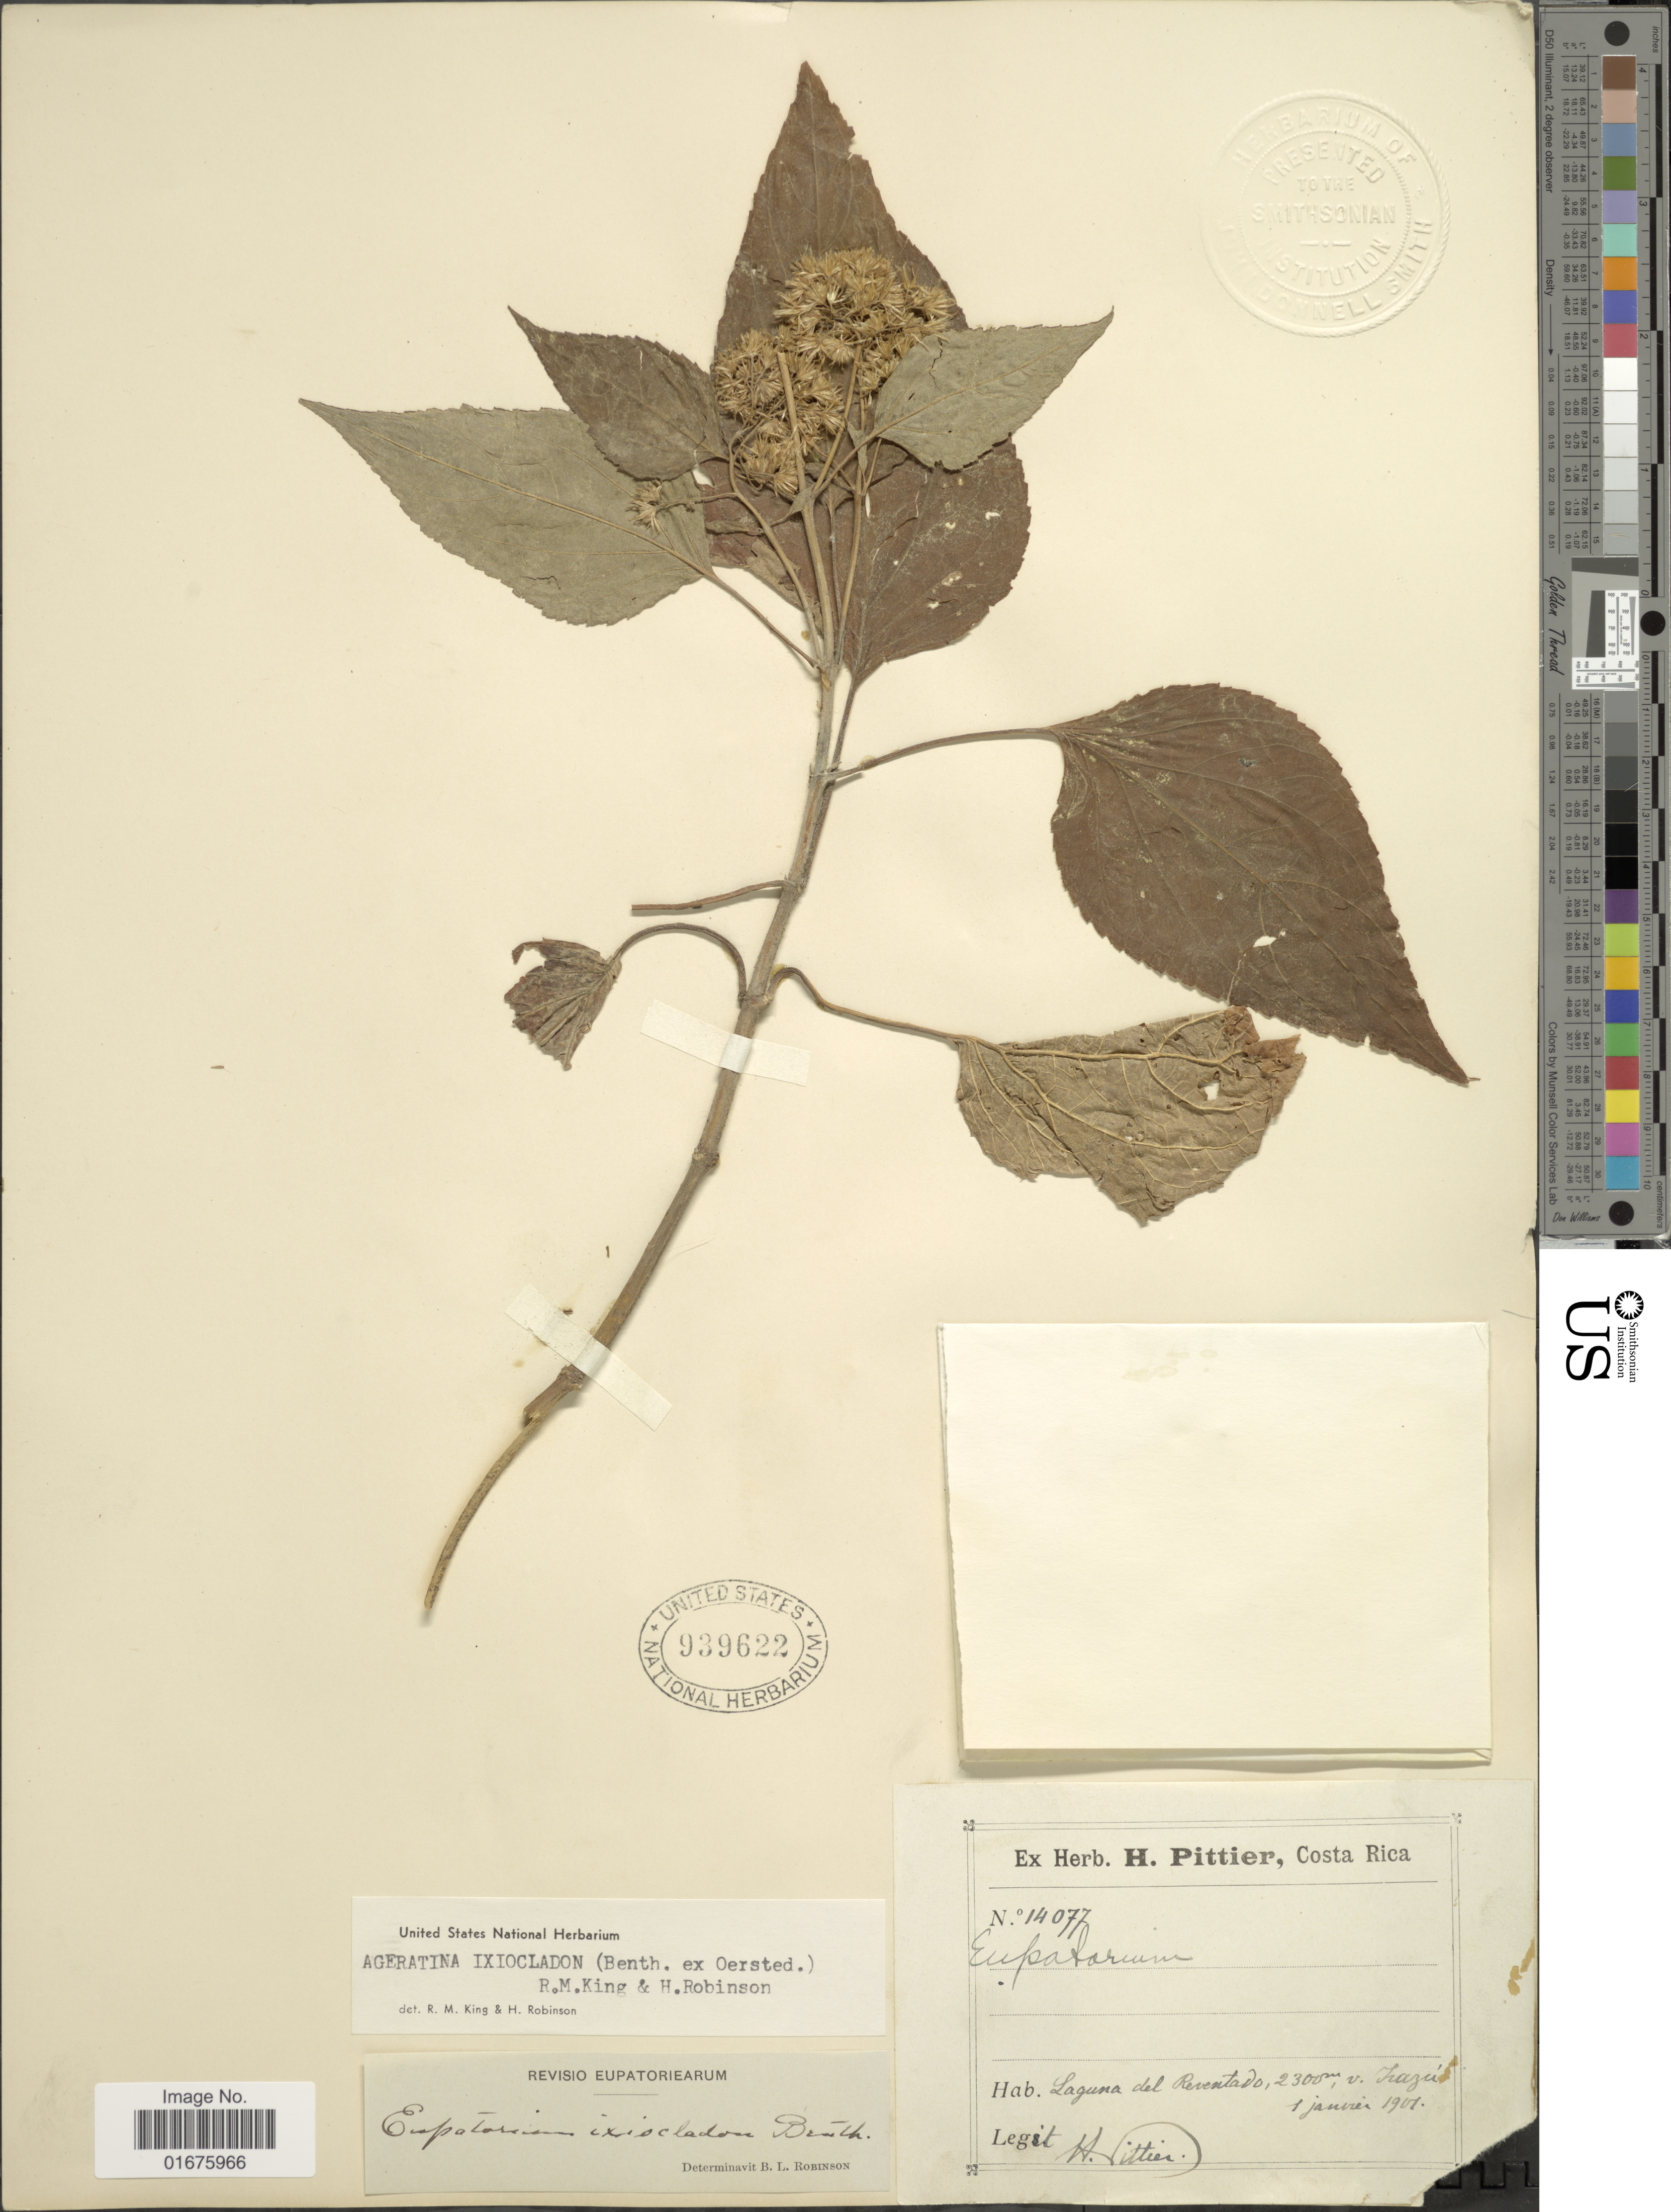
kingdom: Plantae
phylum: Tracheophyta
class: Magnoliopsida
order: Asterales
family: Asteraceae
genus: Ageratina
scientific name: Ageratina ixiocladon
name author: (Benth. ex Oerst.) R.M. King & H. Rob.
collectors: H. F. Pittier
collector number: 14077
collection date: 1901-01-01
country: Costa Rica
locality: Laguna del Reventado, Irazú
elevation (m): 2300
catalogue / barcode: US 939622